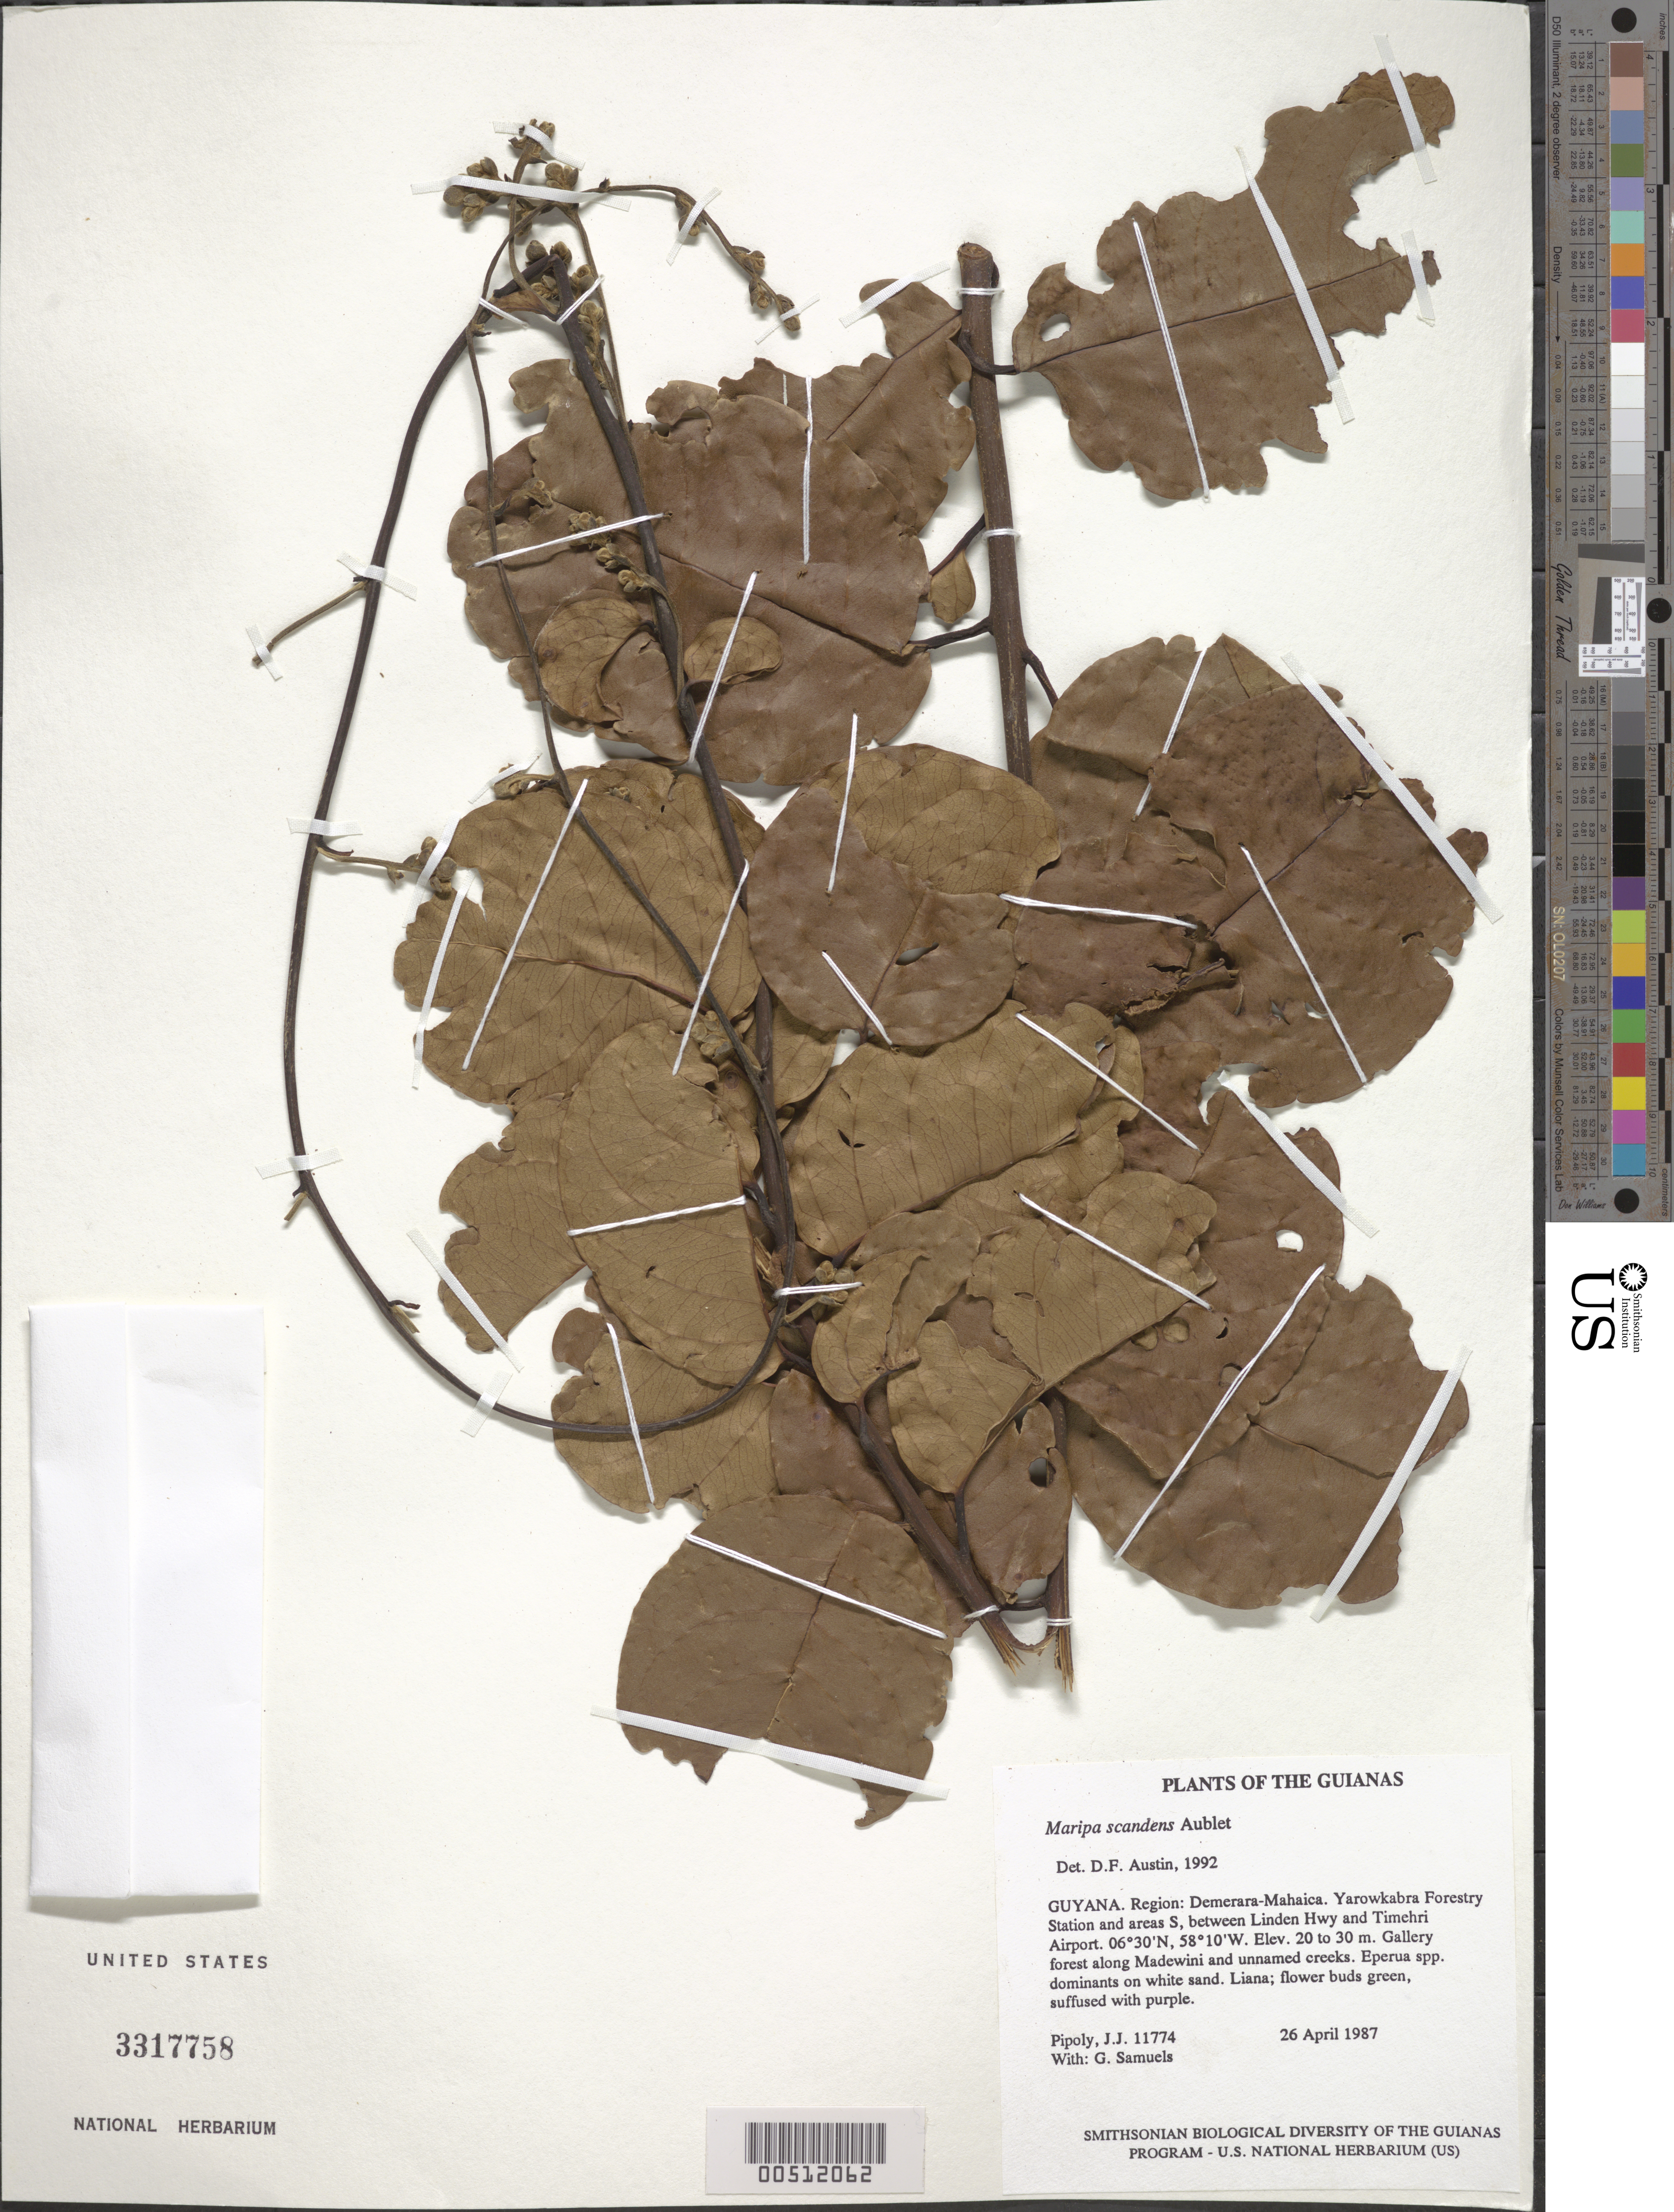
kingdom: Plantae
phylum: Tracheophyta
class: Magnoliopsida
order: Solanales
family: Convolvulaceae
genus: Maripa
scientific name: Maripa scandens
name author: Aubl.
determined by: Austin, D. F.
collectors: J. J. Pipoly & G. Bacchus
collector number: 11774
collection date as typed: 26 April 1987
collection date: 1987-04-26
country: Guyana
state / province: Demerara-Mahaica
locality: Yarowkabra Forestry Station and areas S, between Linden Hwy and Timehri Airport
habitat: Gallery forest along Madewini and unnamed creeks. Eperua spp. dominants on white sand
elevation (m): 20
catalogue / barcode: US 3317758